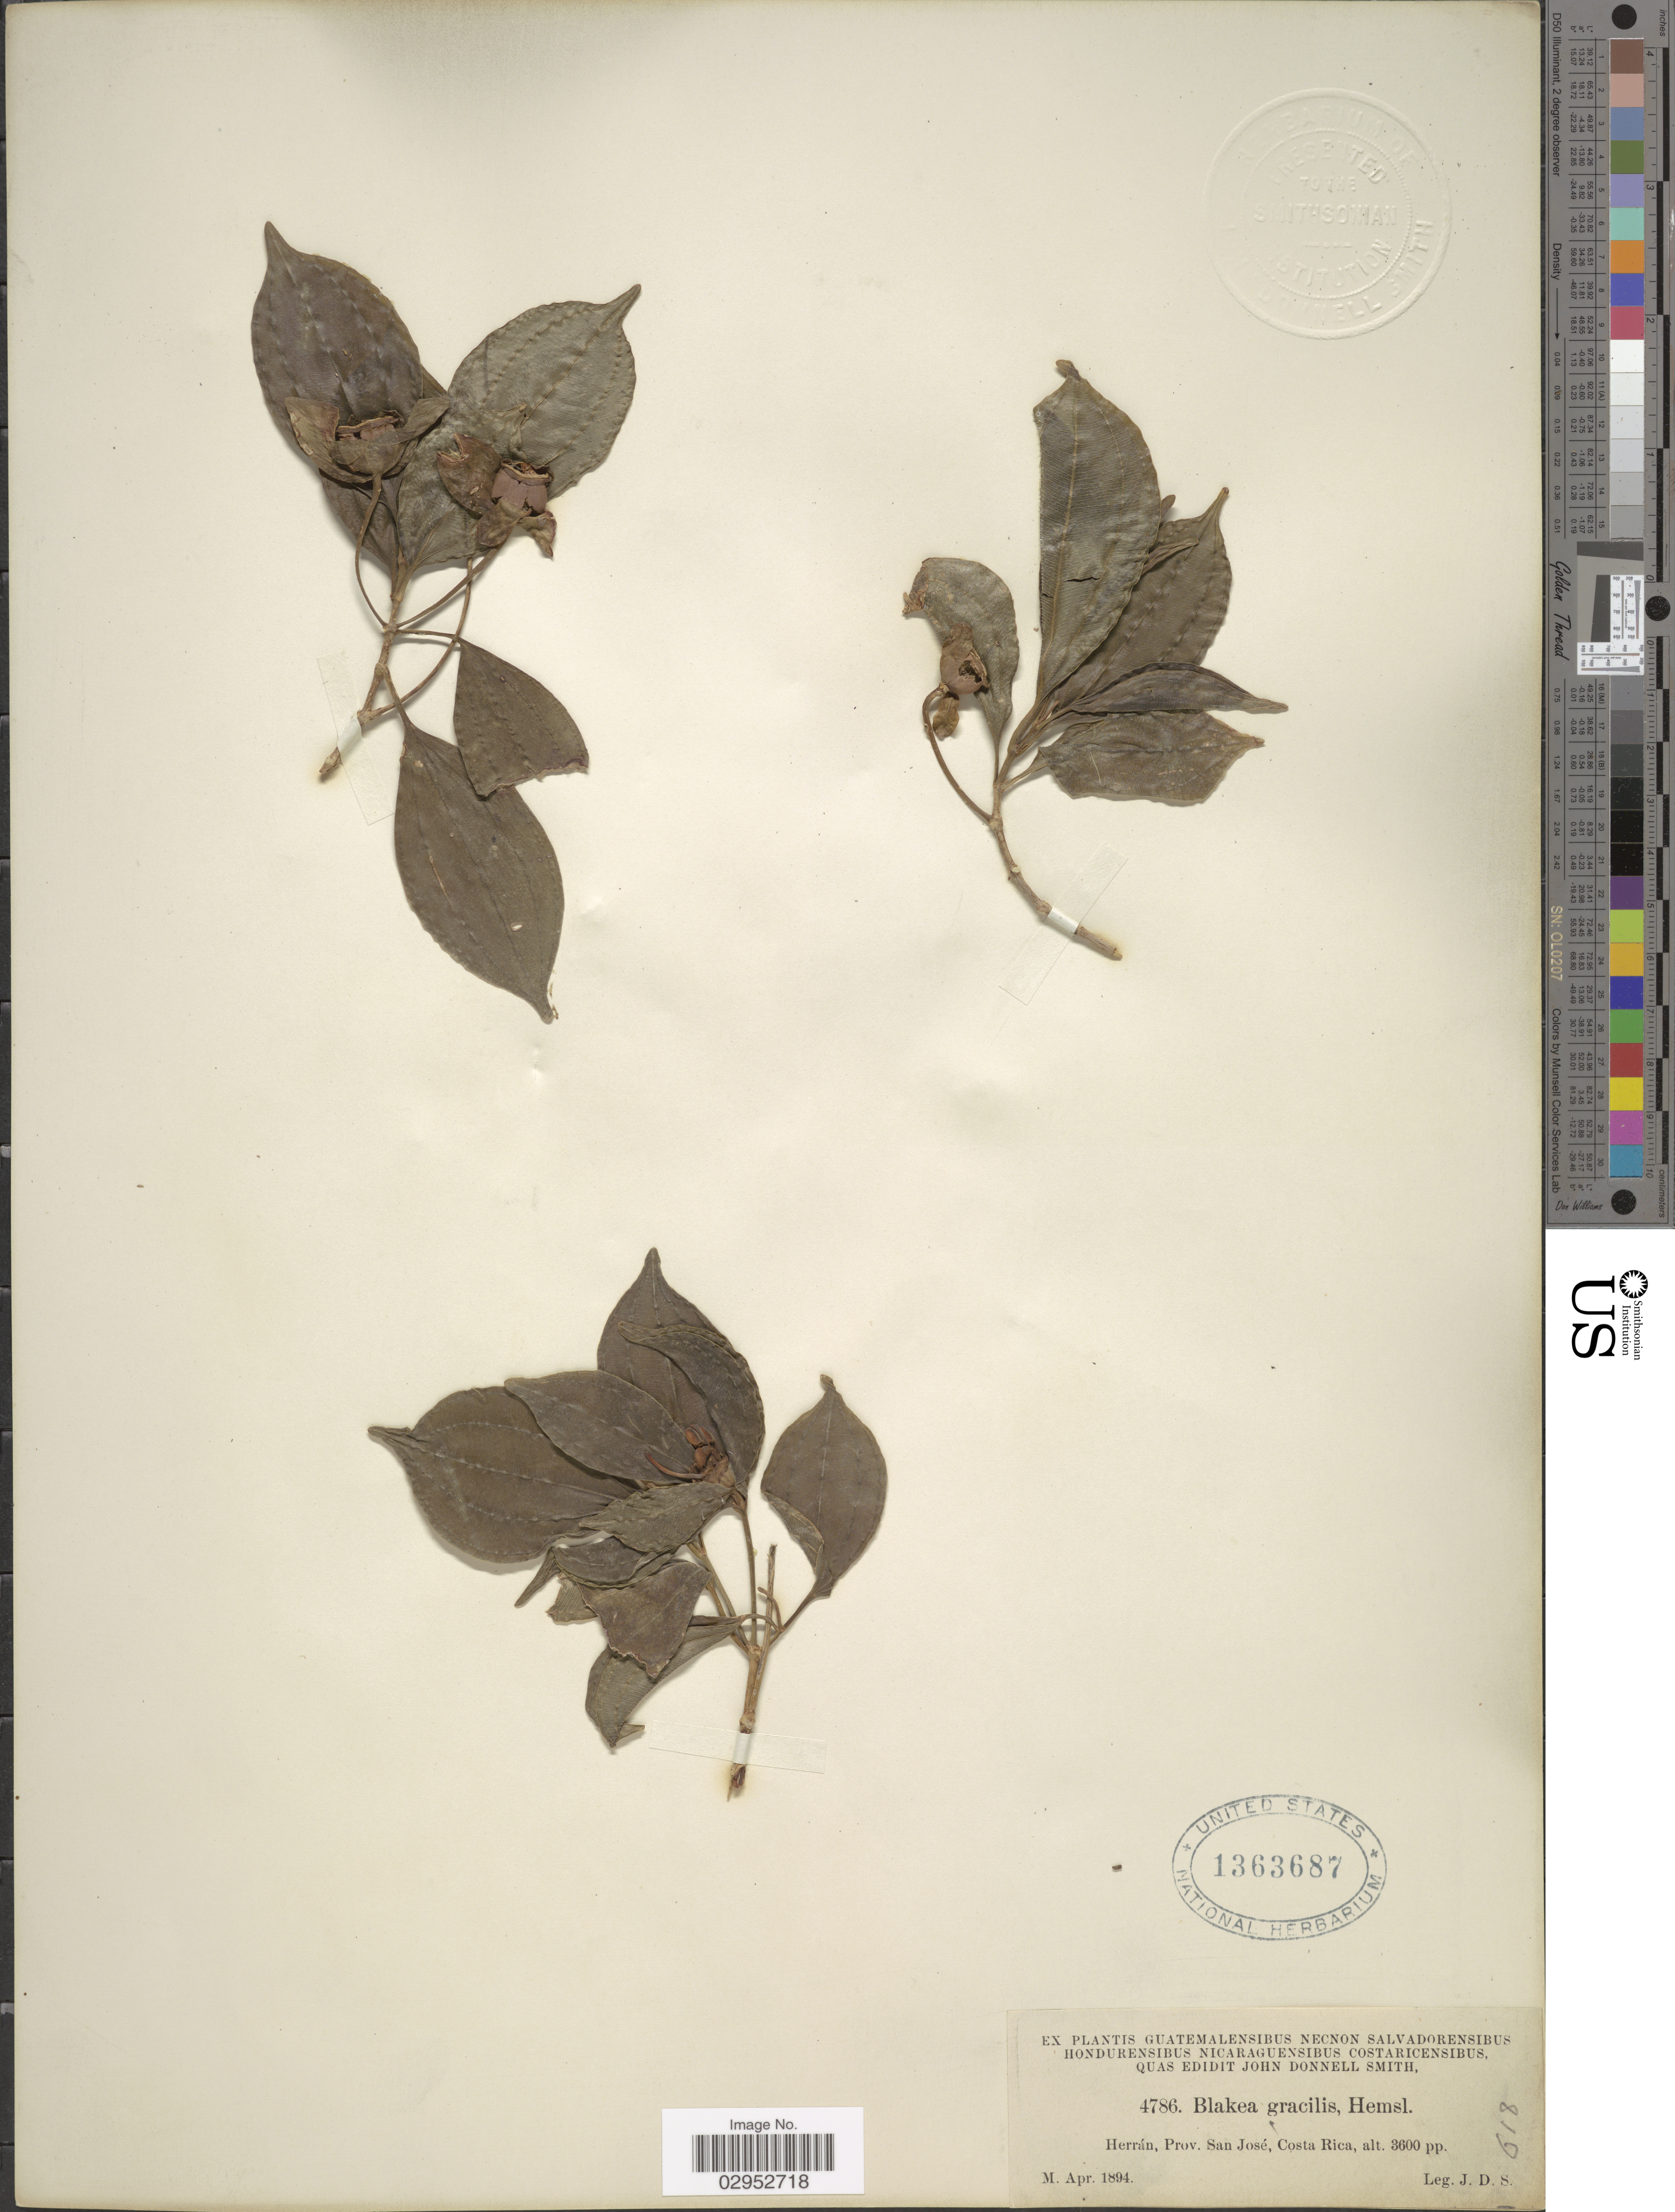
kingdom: Plantae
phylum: Tracheophyta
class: Magnoliopsida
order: Myrtales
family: Melastomataceae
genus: Blakea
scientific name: Blakea gracilis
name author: Hemsl.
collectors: J. Donnell Smith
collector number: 4786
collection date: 1894-04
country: Costa Rica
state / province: San José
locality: Herrán, Prov. San José.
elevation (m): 1097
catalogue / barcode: US 1363687